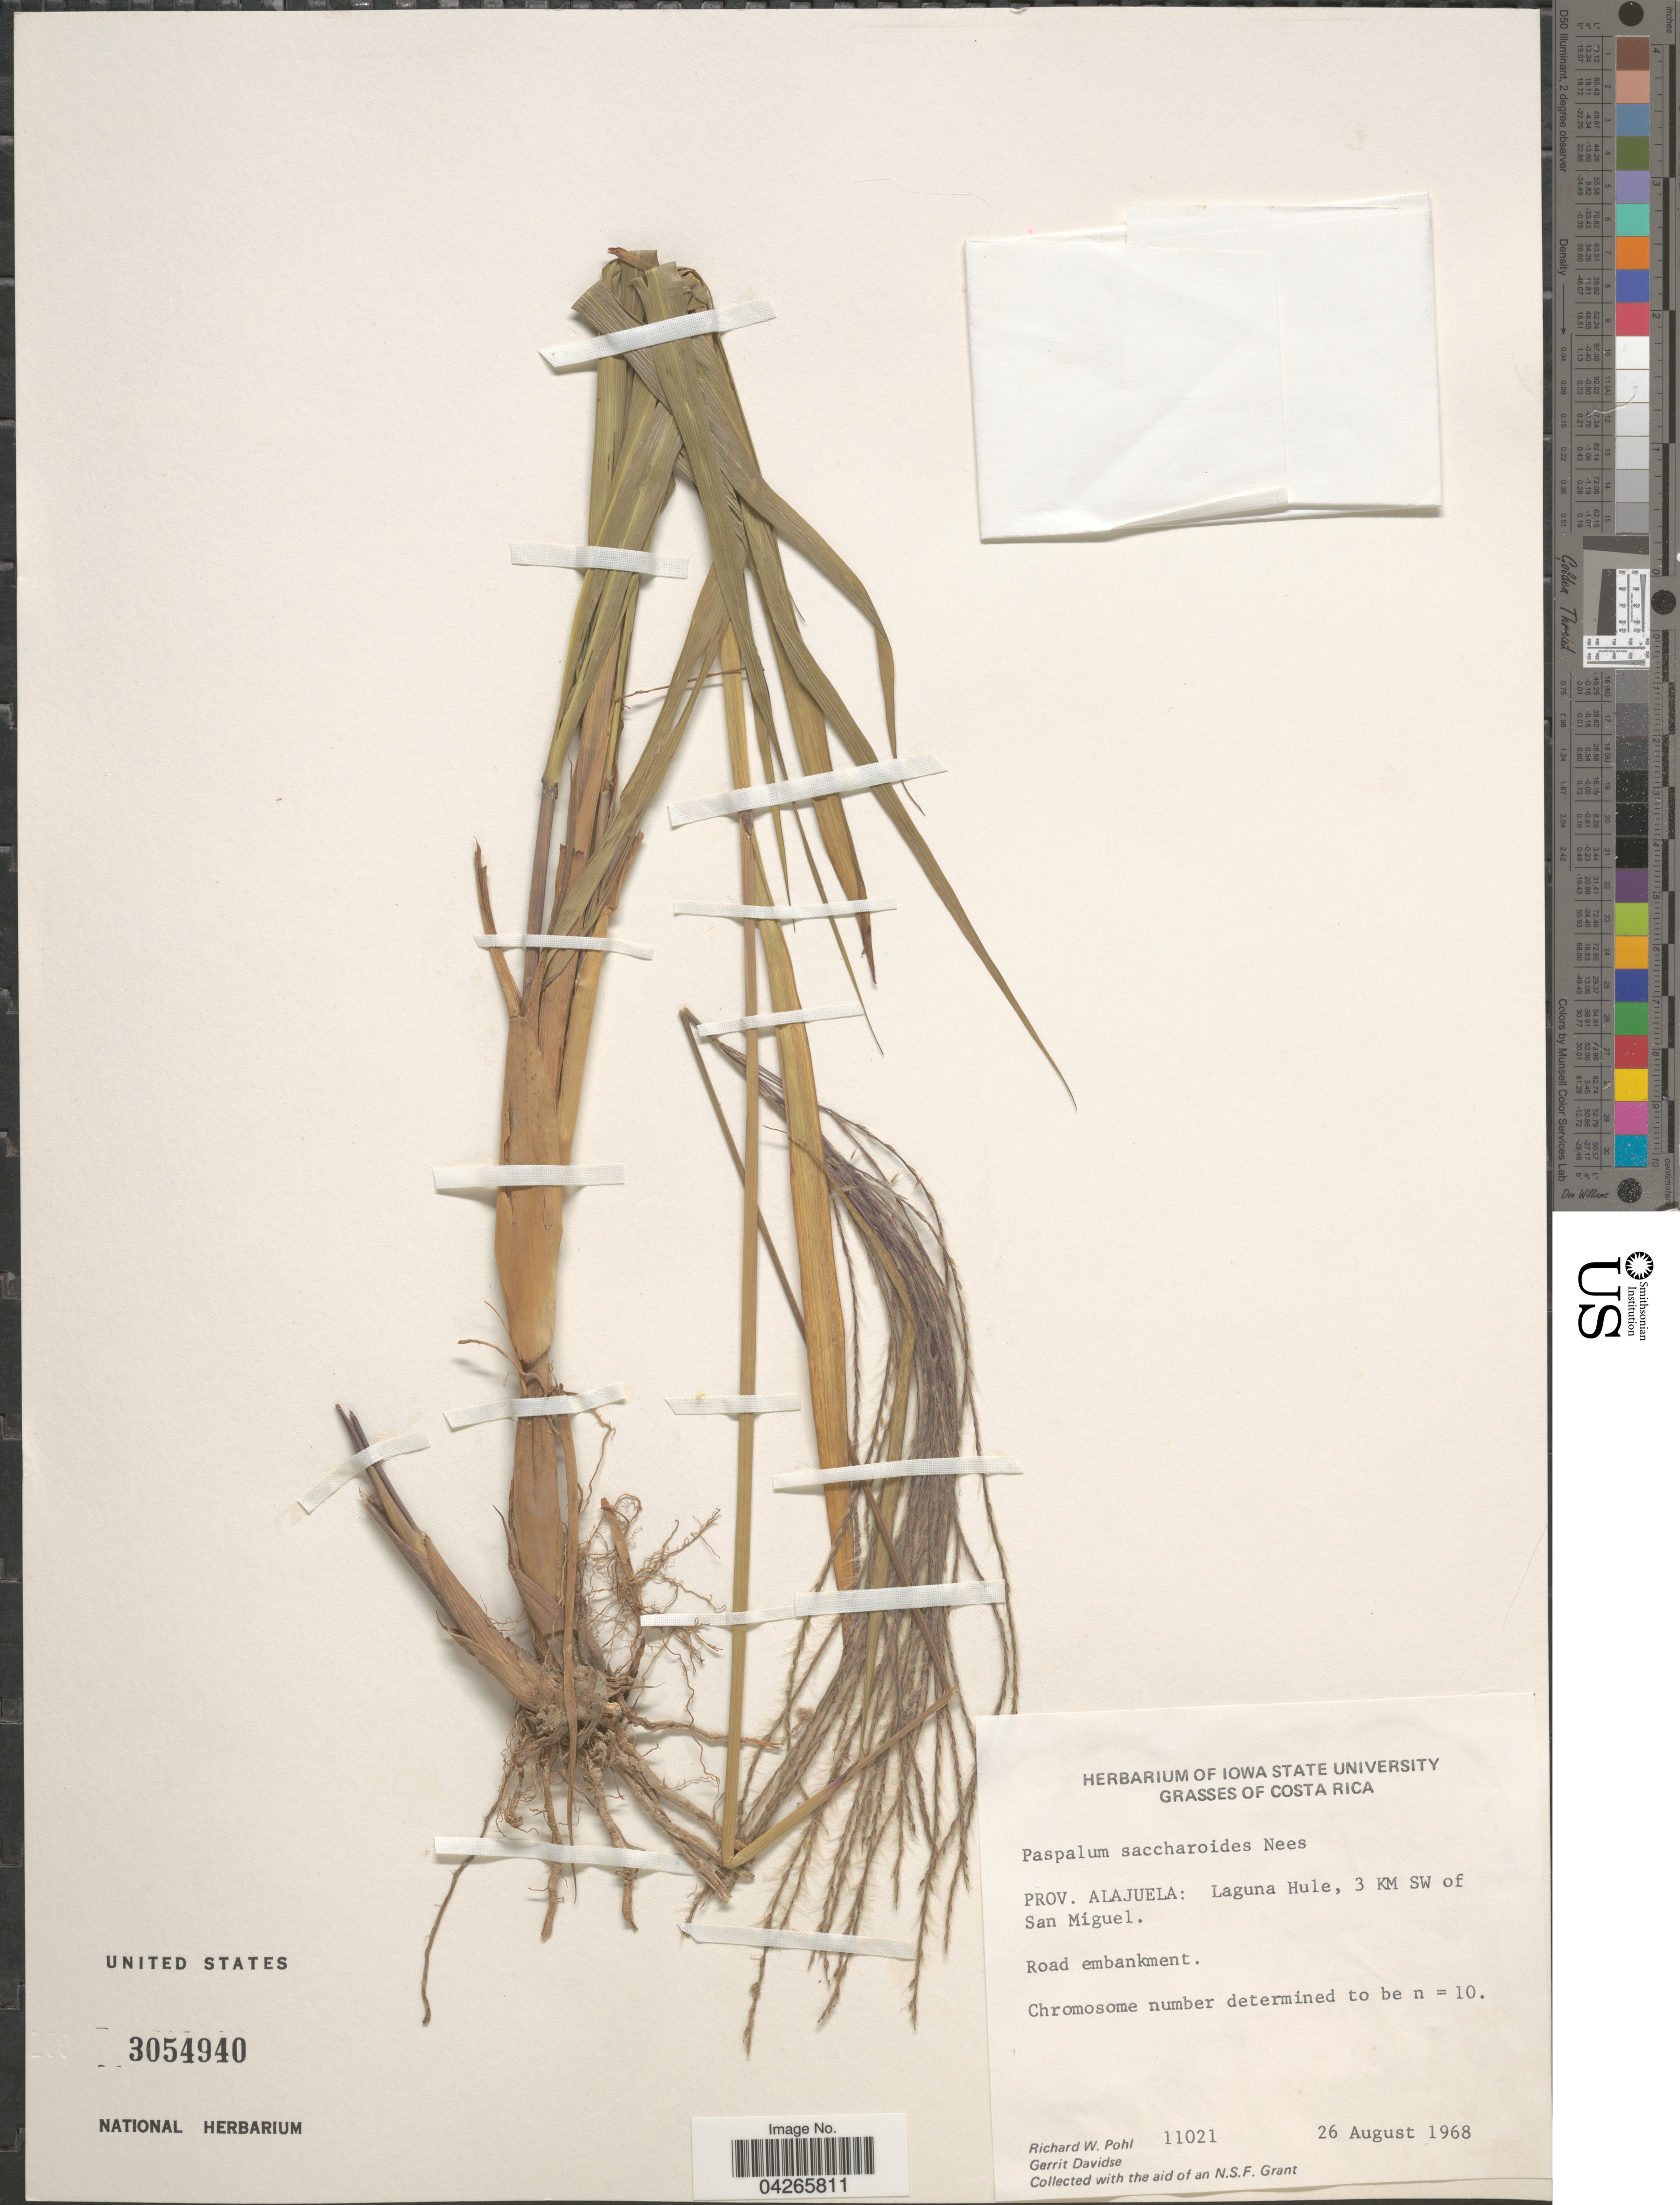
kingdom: Plantae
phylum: Tracheophyta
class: Liliopsida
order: Poales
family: Poaceae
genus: Paspalum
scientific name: Paspalum saccharoides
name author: Nees ex Trin.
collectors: R. W. Pohl & G. Davidse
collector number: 11021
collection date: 1968-08-26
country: Costa Rica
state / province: Alajuela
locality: Laguna Hule, 3 KM SW of San Miguel.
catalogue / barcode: US 3054940